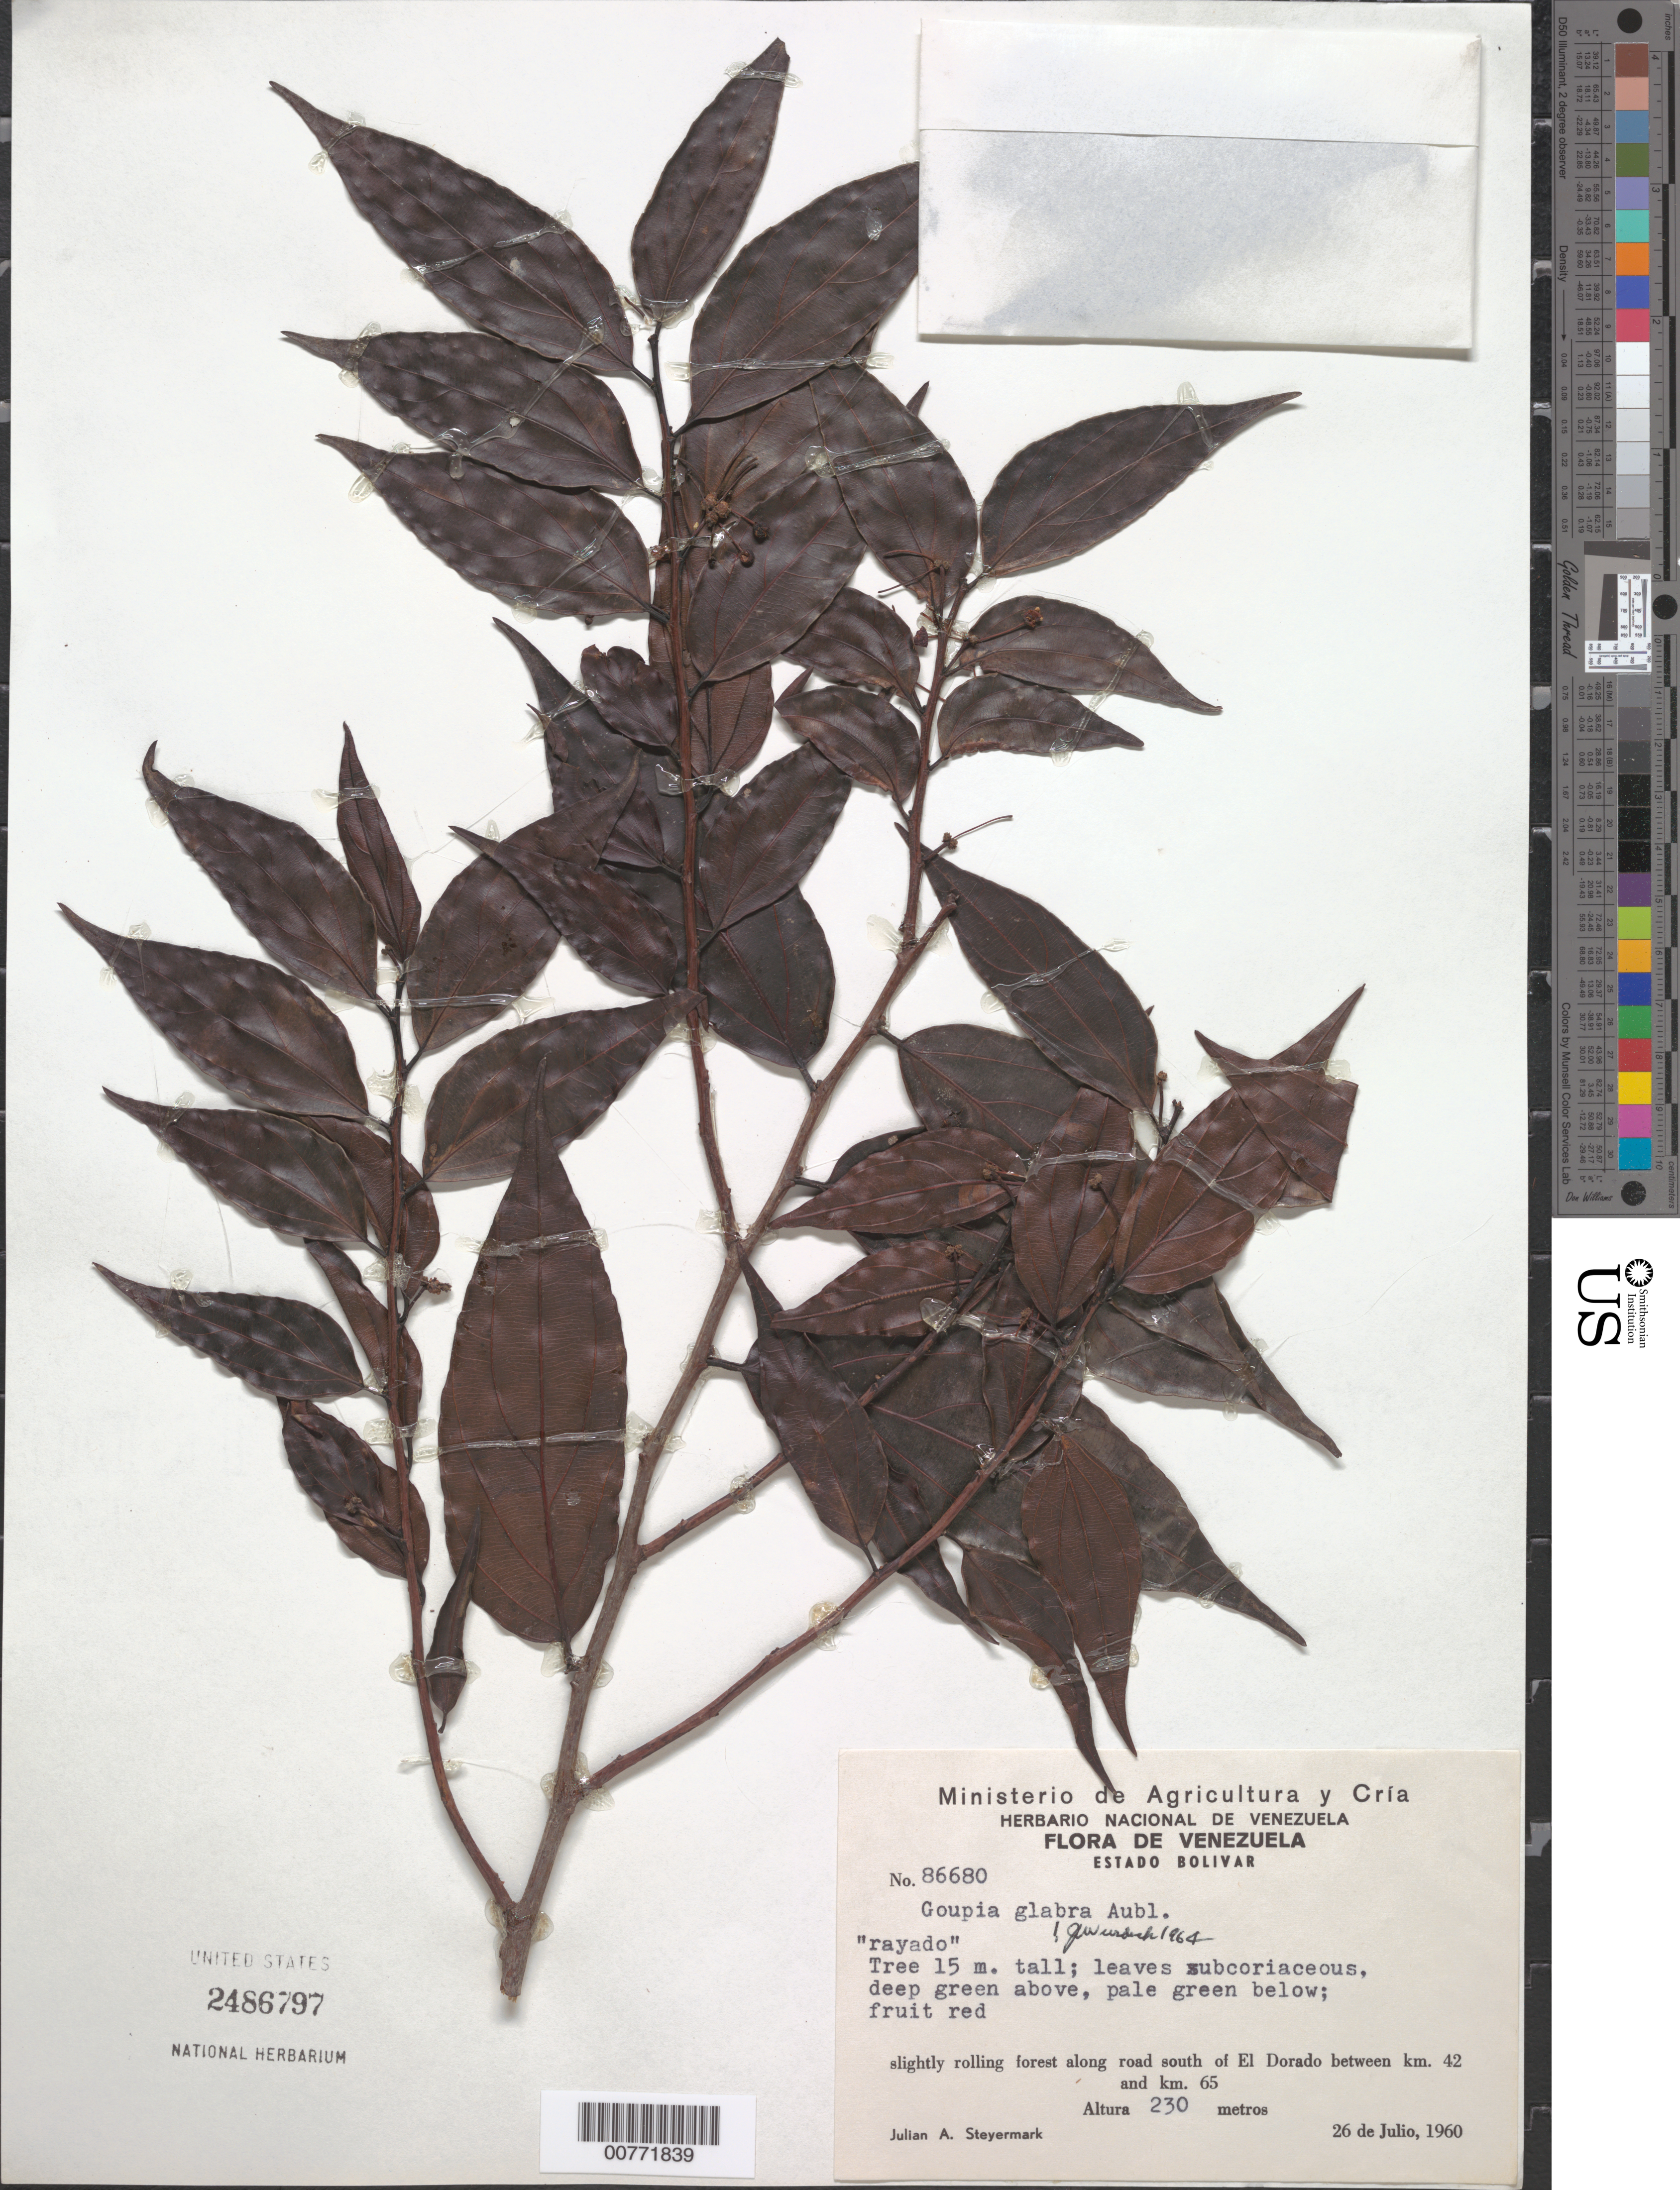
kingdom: Plantae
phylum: Tracheophyta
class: Magnoliopsida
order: Malpighiales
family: Goupiaceae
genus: Goupia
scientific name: Goupia glabra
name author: Aubl.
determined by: Wurdack, John J., (US), US (UNITED STATES)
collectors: J. Steyermark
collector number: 86680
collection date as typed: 26-Jul-60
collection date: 1960-07-26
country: Venezuela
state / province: Bolívar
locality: El Dorado, S of, km 42 to km 65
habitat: Slightly rolling forest along road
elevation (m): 230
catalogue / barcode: US 2486797